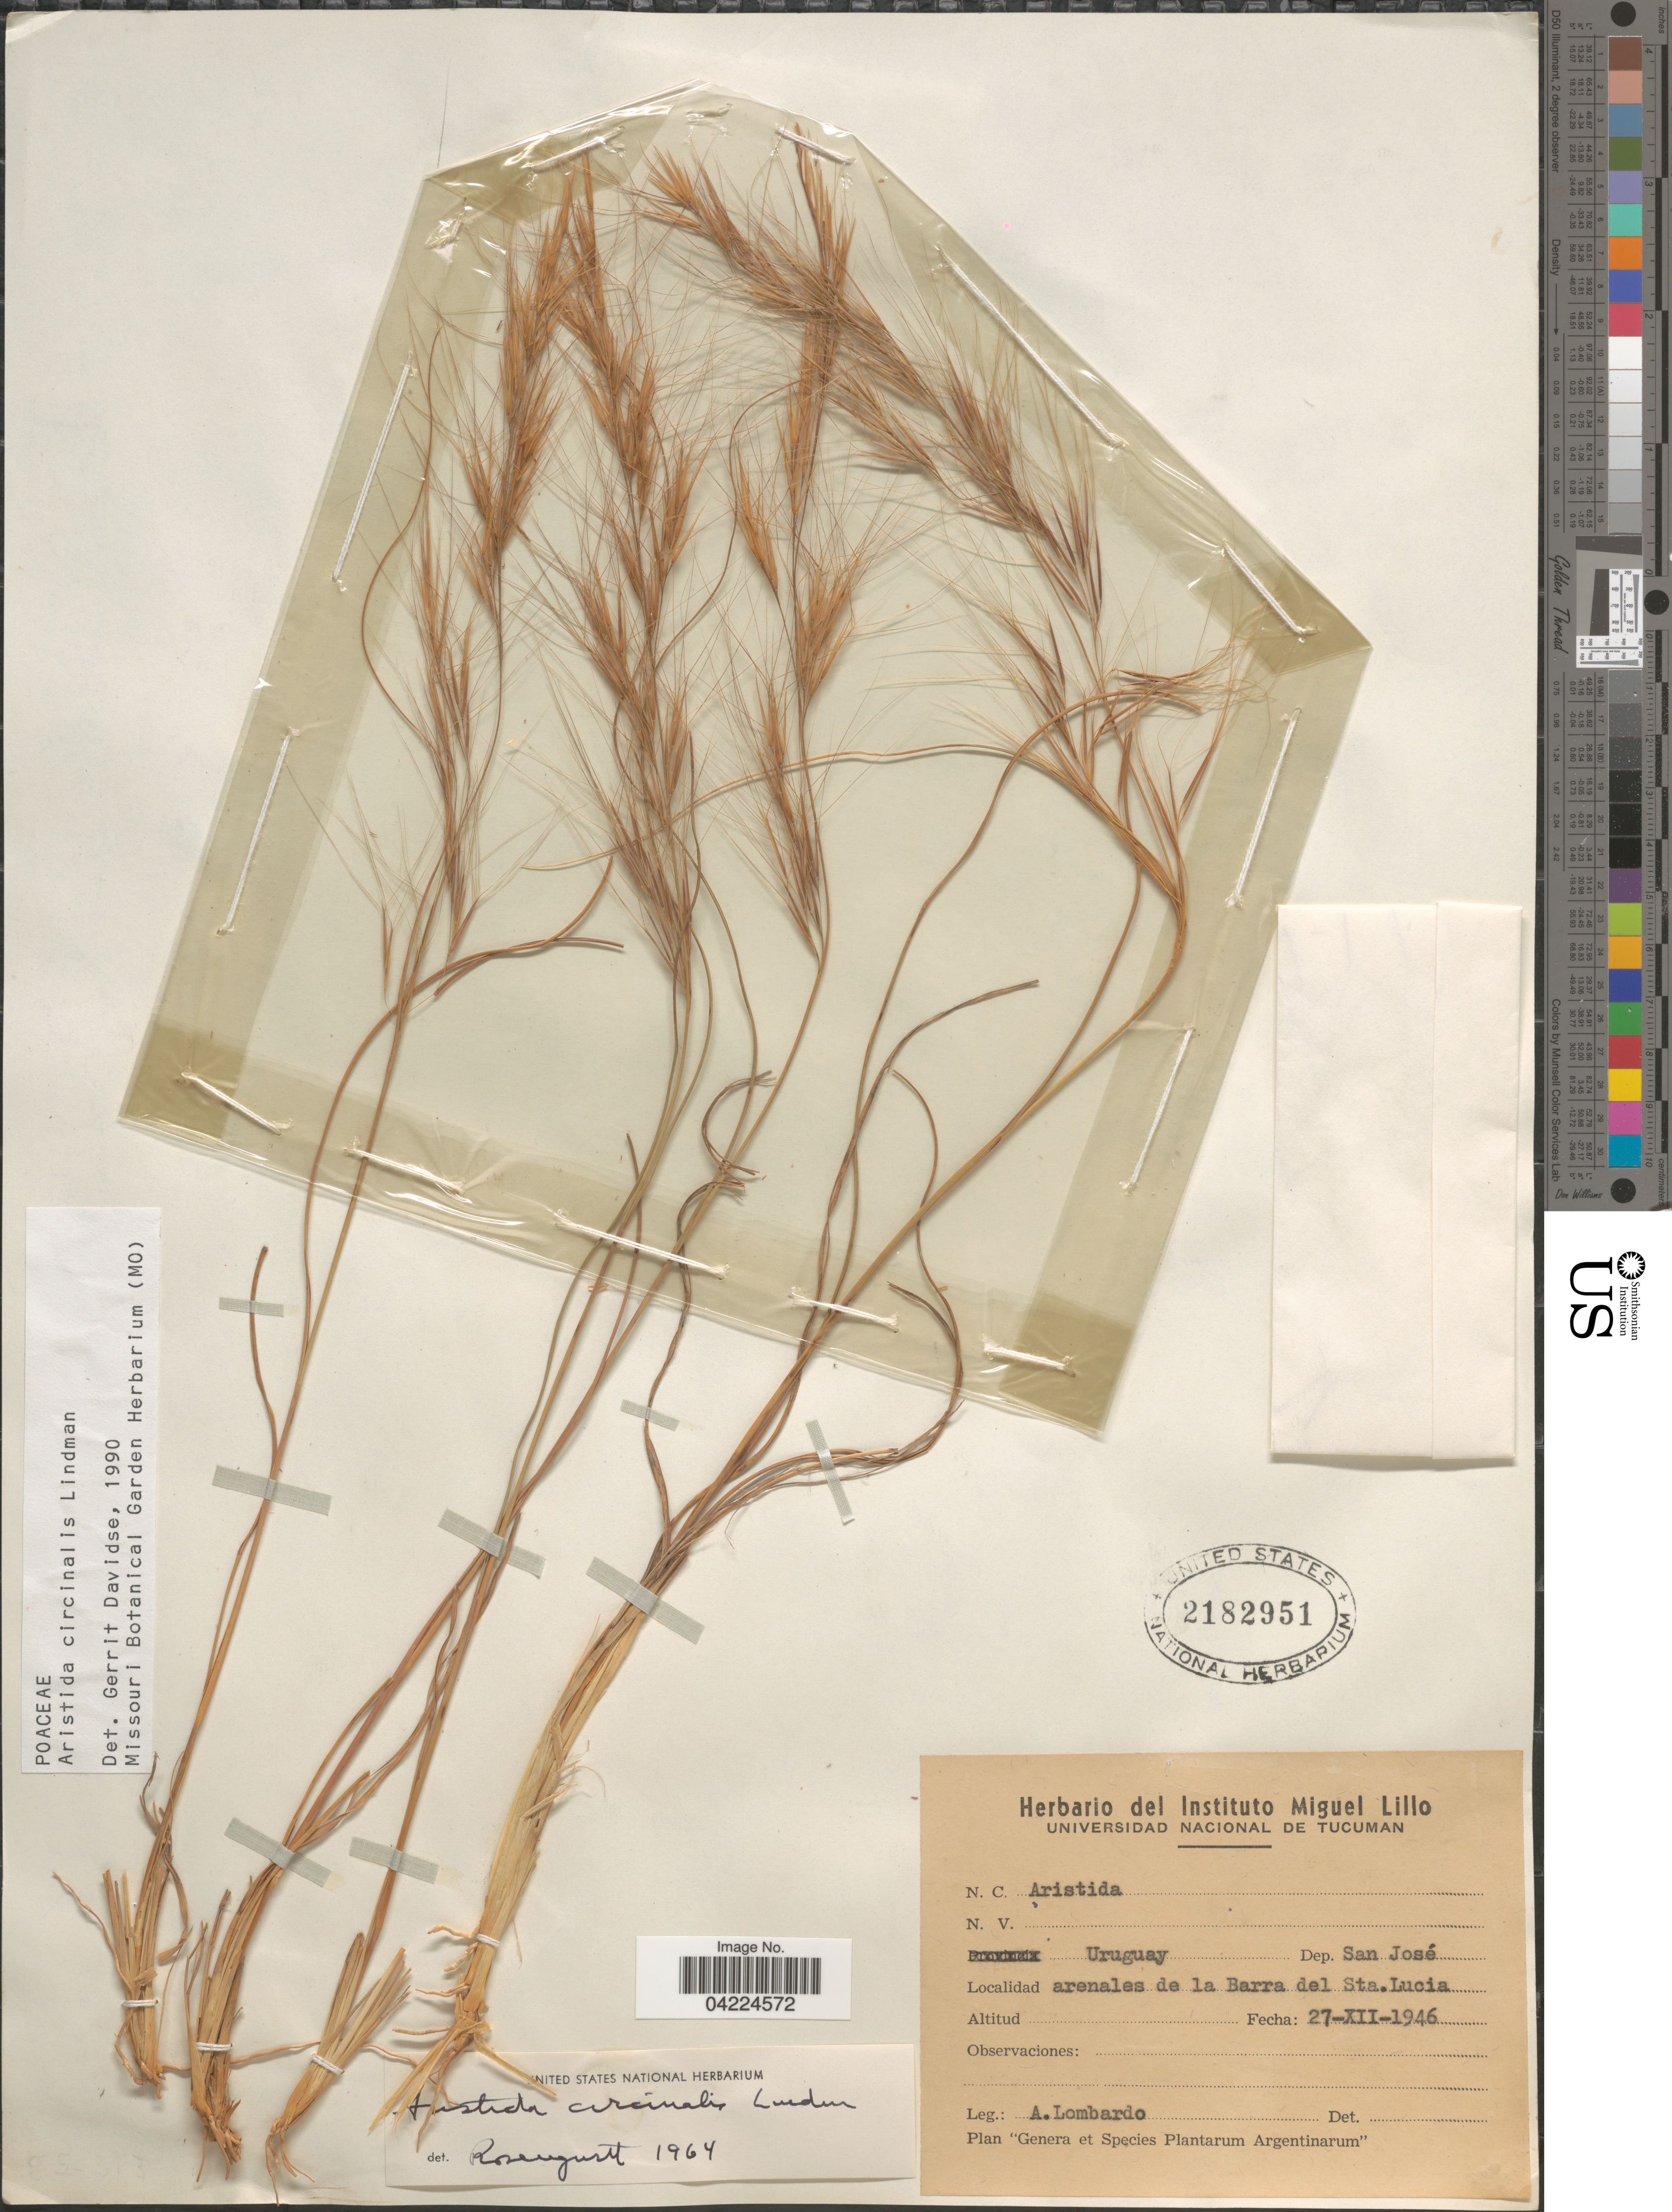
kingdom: Plantae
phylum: Tracheophyta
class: Liliopsida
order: Poales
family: Poaceae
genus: Aristida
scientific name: Aristida circinalis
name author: Lindm.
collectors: A. Lombardo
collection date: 1946-12-27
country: Uruguay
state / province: San Jose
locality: Dep. San José. Arenales de la Barra del St.Lucia.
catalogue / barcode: US 2182951